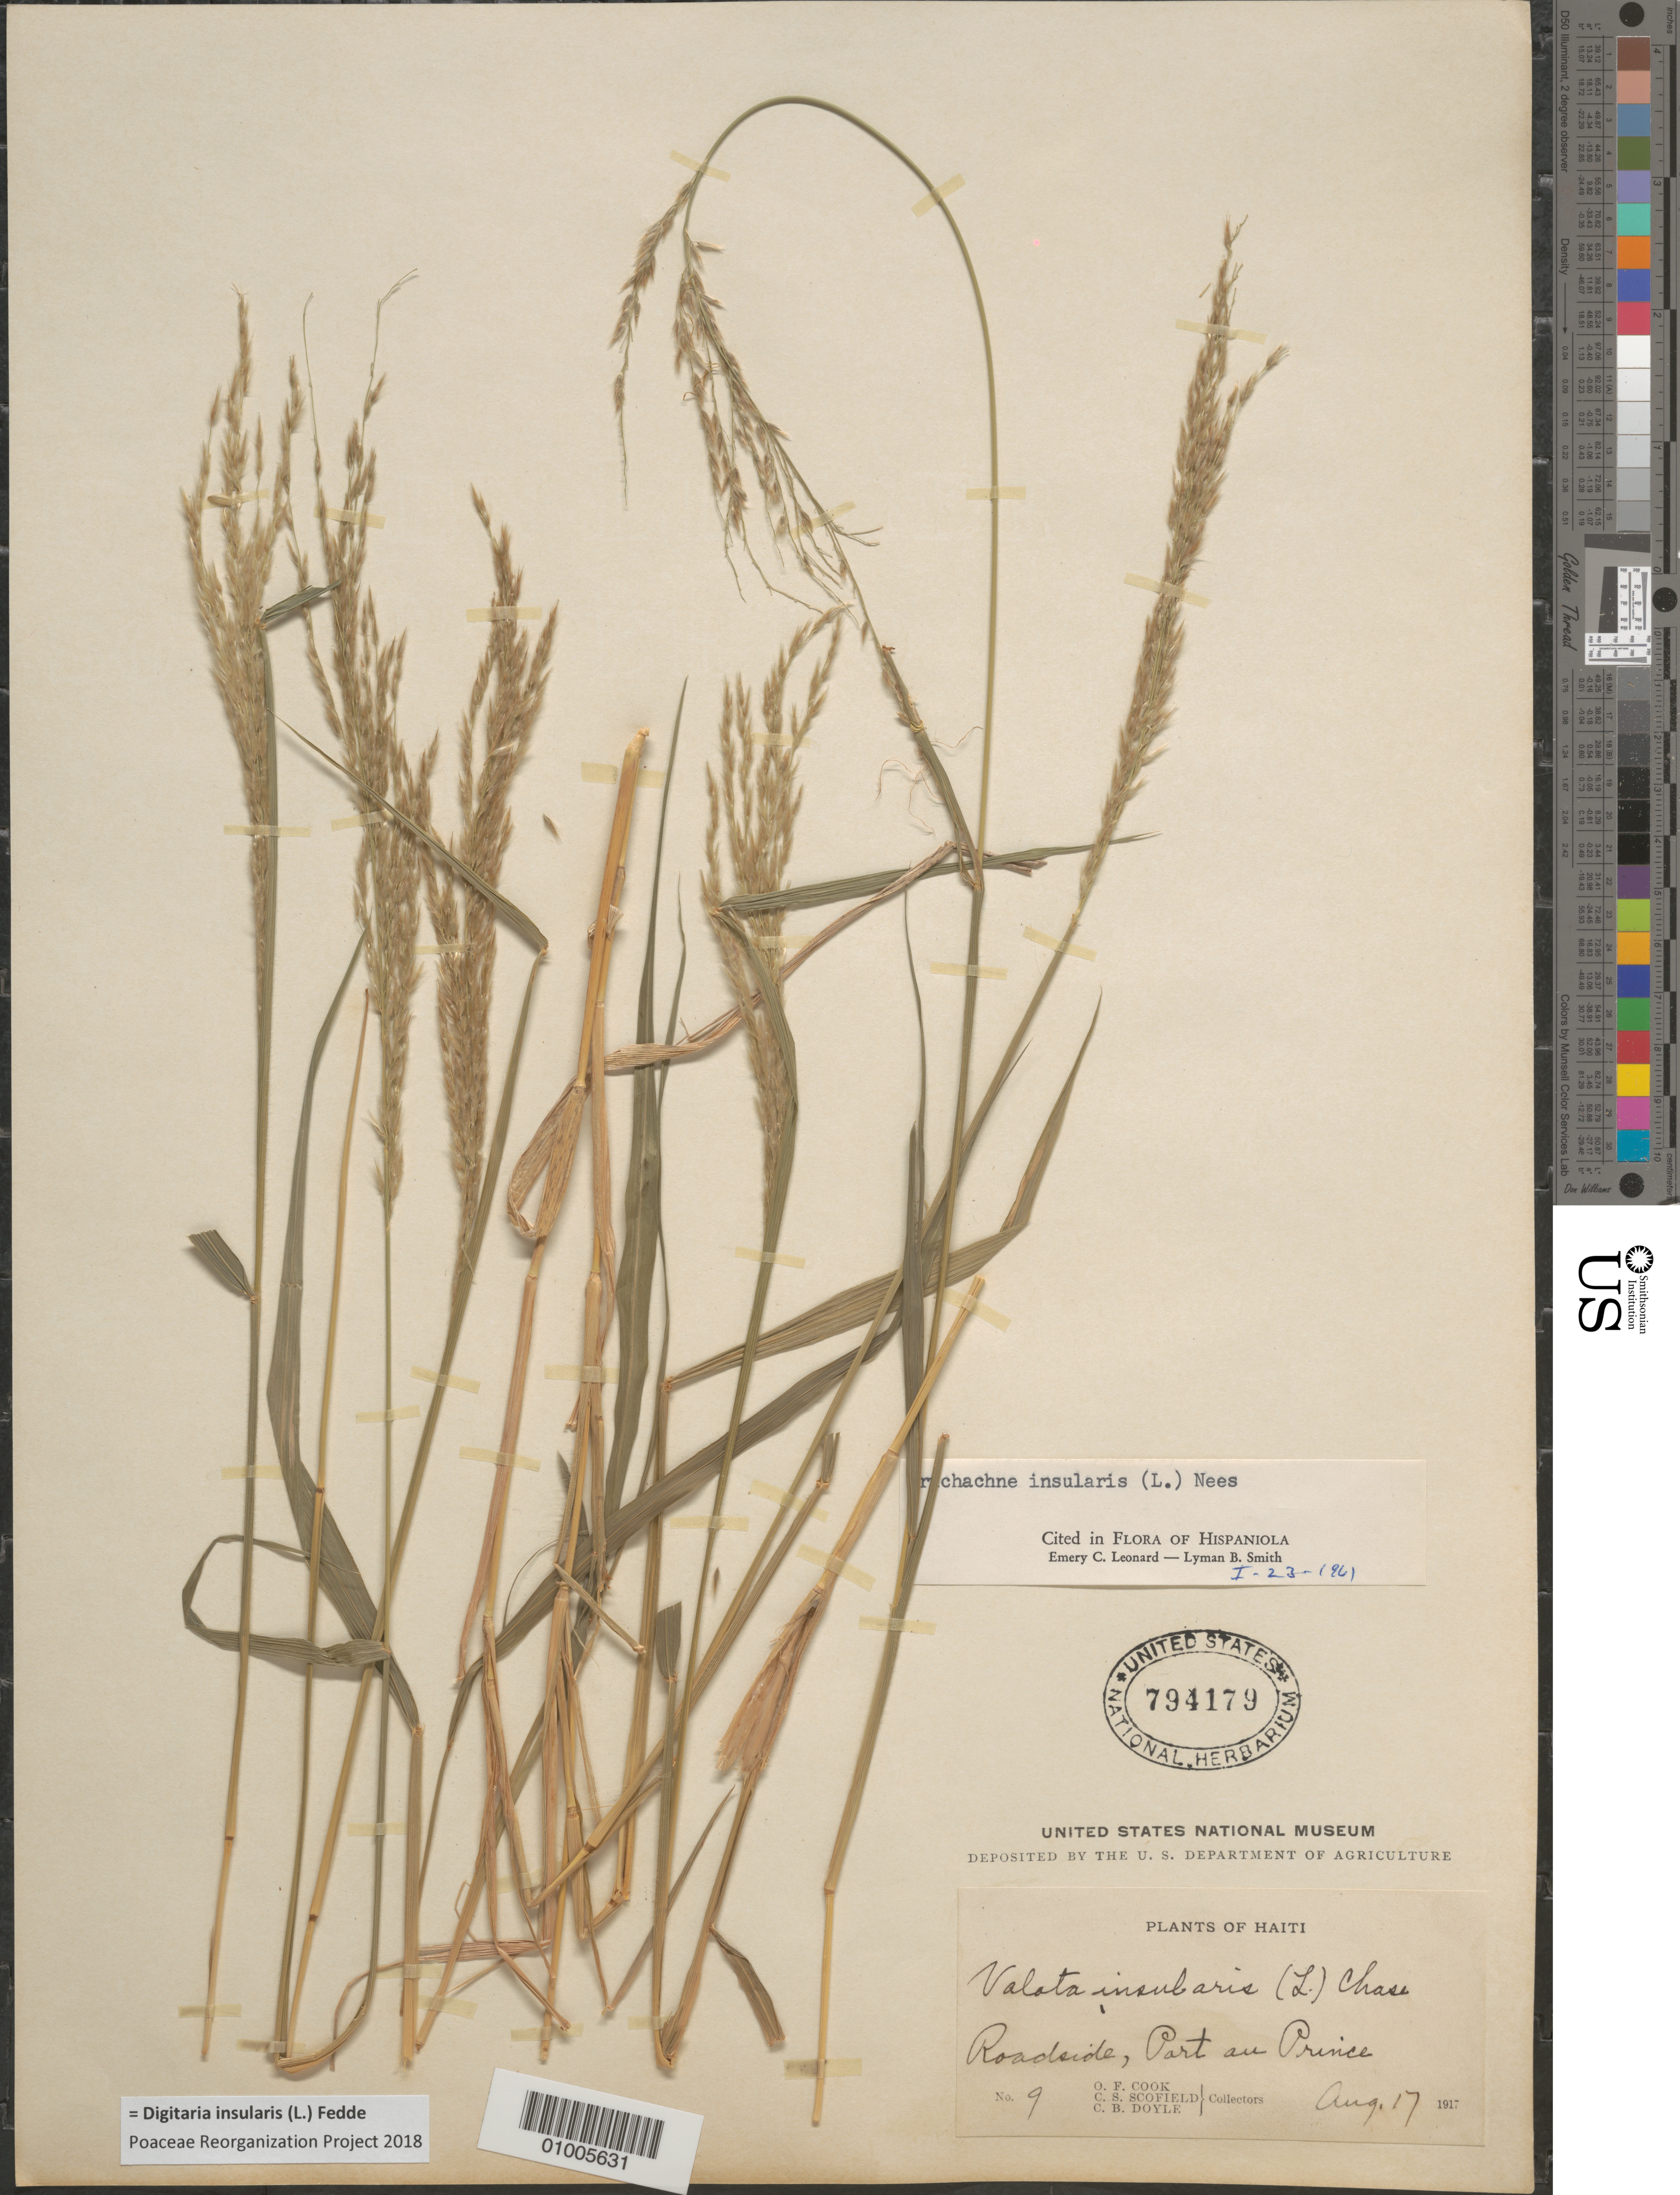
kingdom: Plantae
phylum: Tracheophyta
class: Liliopsida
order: Poales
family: Poaceae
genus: Digitaria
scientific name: Digitaria insularis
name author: (L.) Mez ex Ekman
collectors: O. F. Cook, C. Scofield & C. Doyle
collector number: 9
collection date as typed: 17 Aug 1917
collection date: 1917-08-17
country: Haiti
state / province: Óuest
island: Hispaniola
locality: Roadside Part au Prince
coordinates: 0 N, 0 E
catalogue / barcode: US 794179